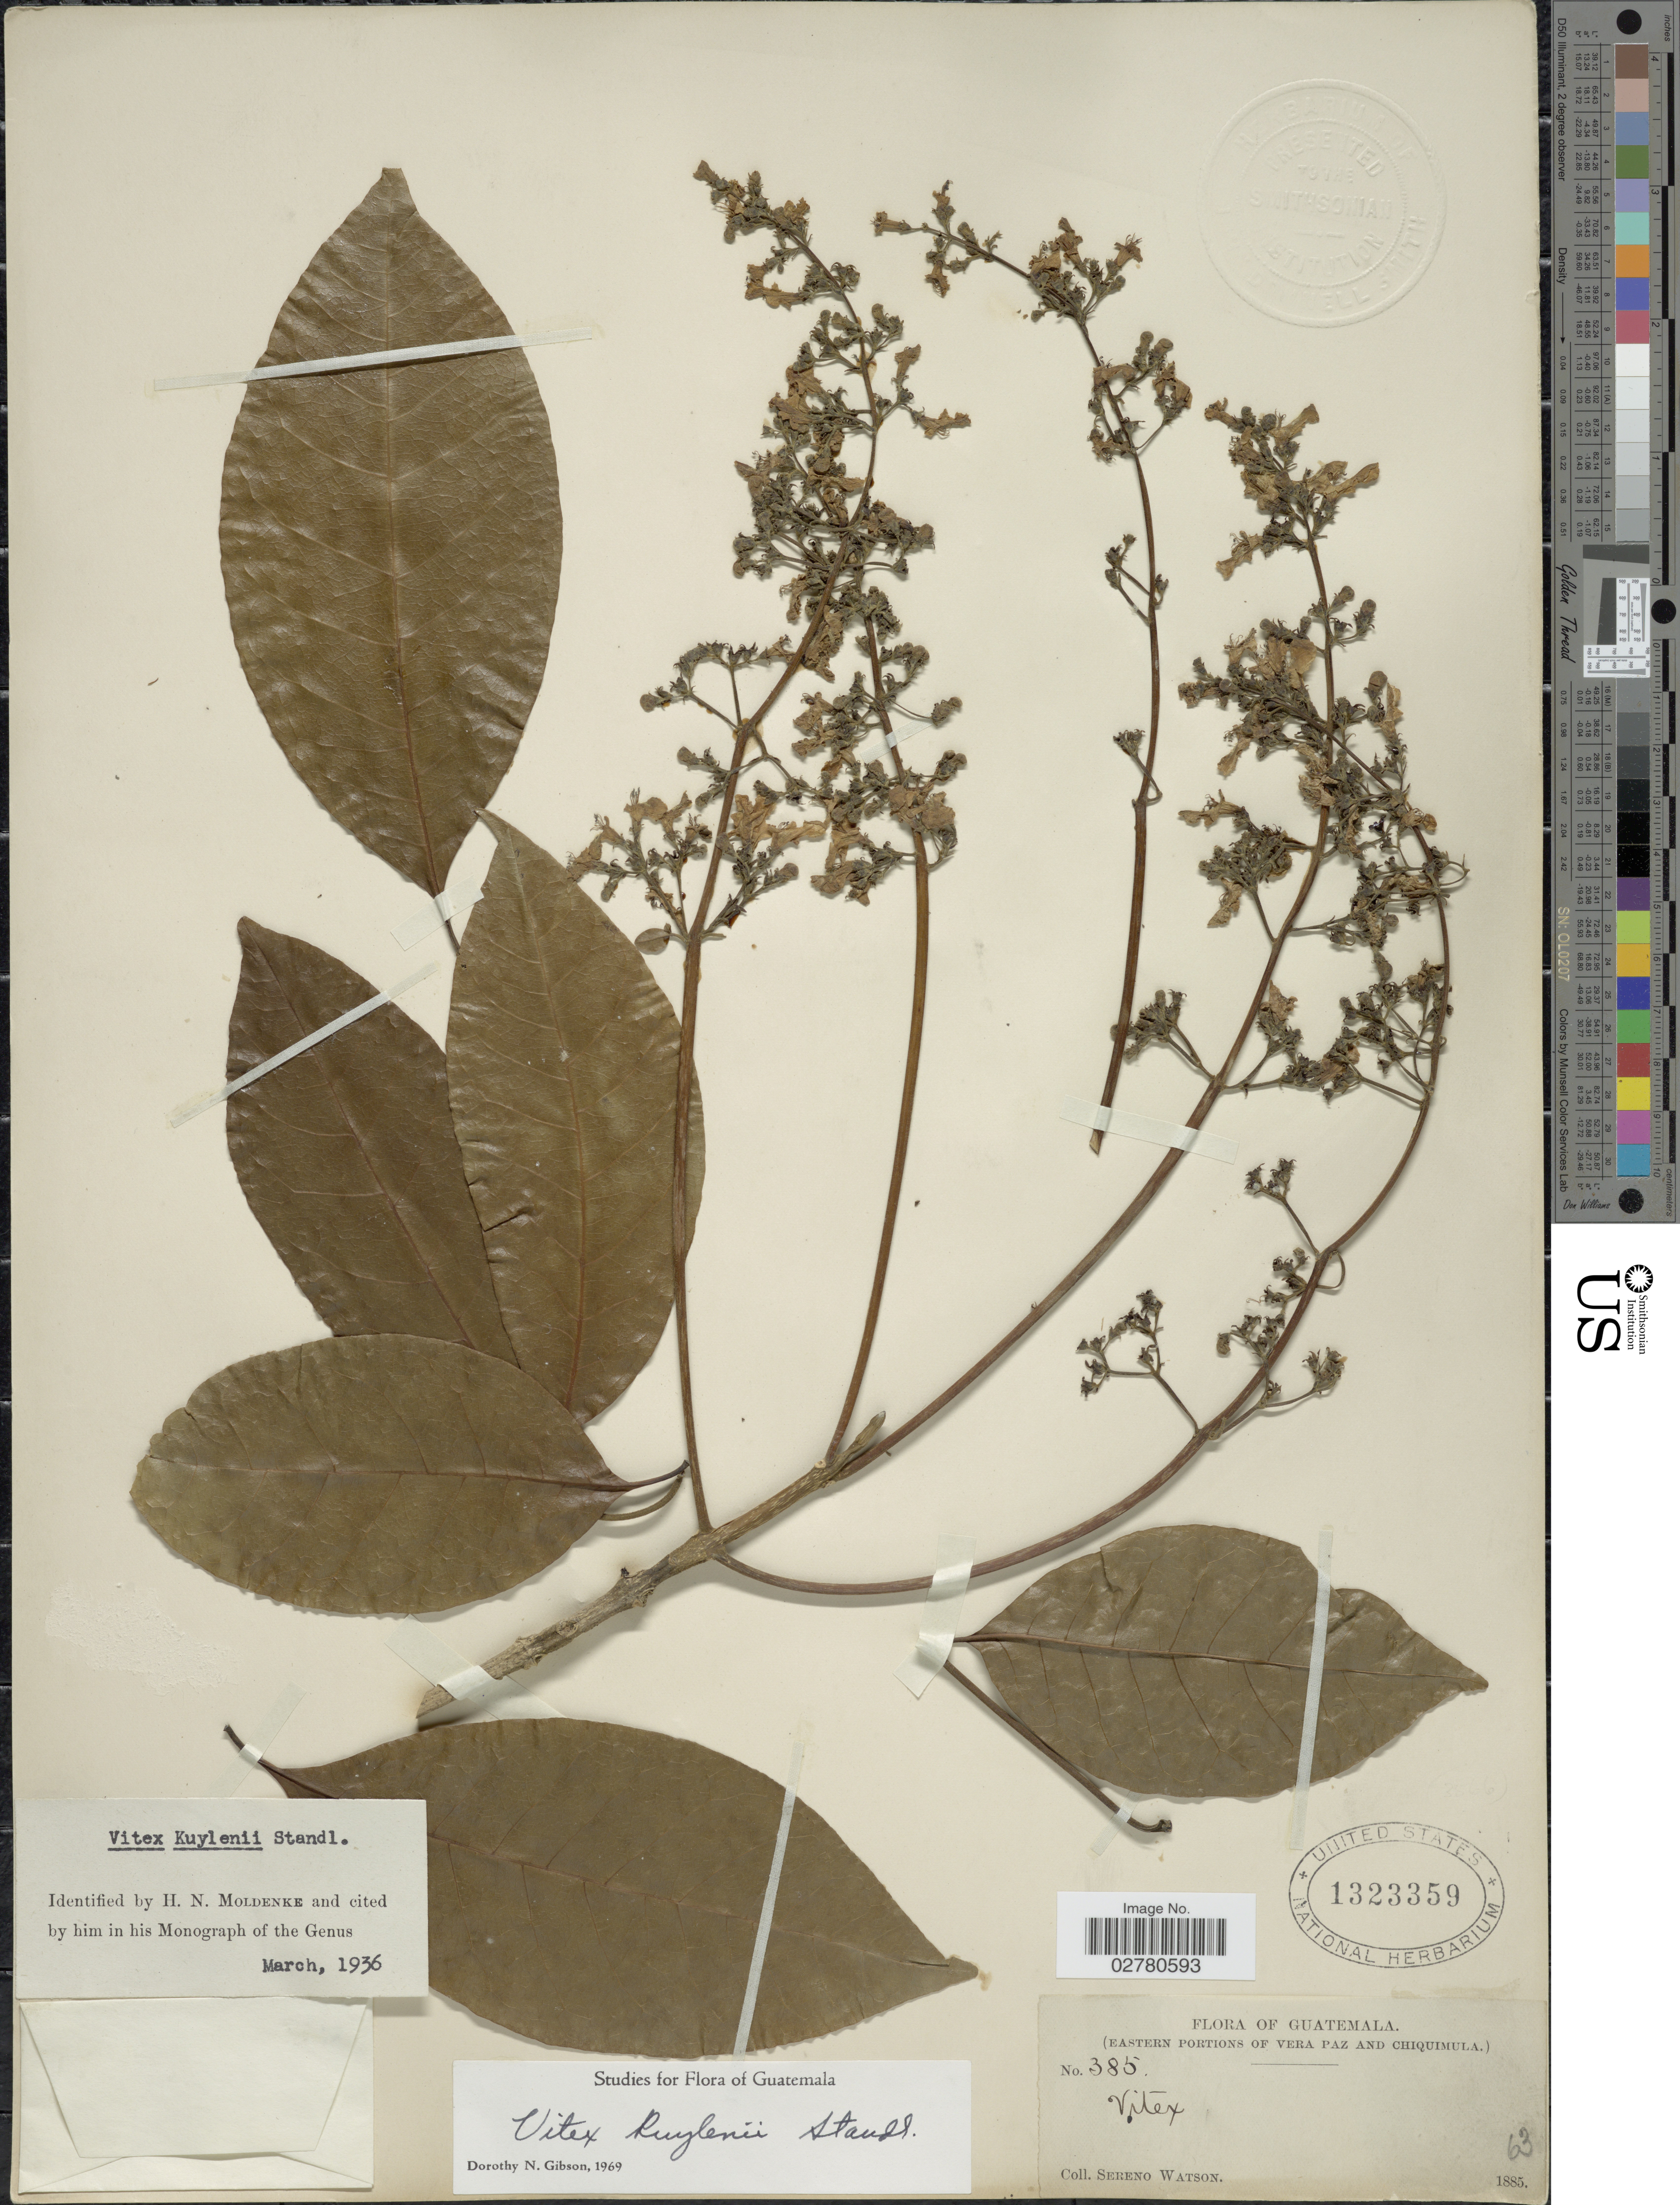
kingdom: Plantae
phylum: Tracheophyta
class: Magnoliopsida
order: Lamiales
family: Lamiaceae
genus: Vitex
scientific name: Vitex kuylenii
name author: Standl.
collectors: S. Watson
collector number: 385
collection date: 1885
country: Guatemala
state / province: Chiquimula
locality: (Eastern portions of Vera Paz and Chiquimula.)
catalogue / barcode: US 1323359